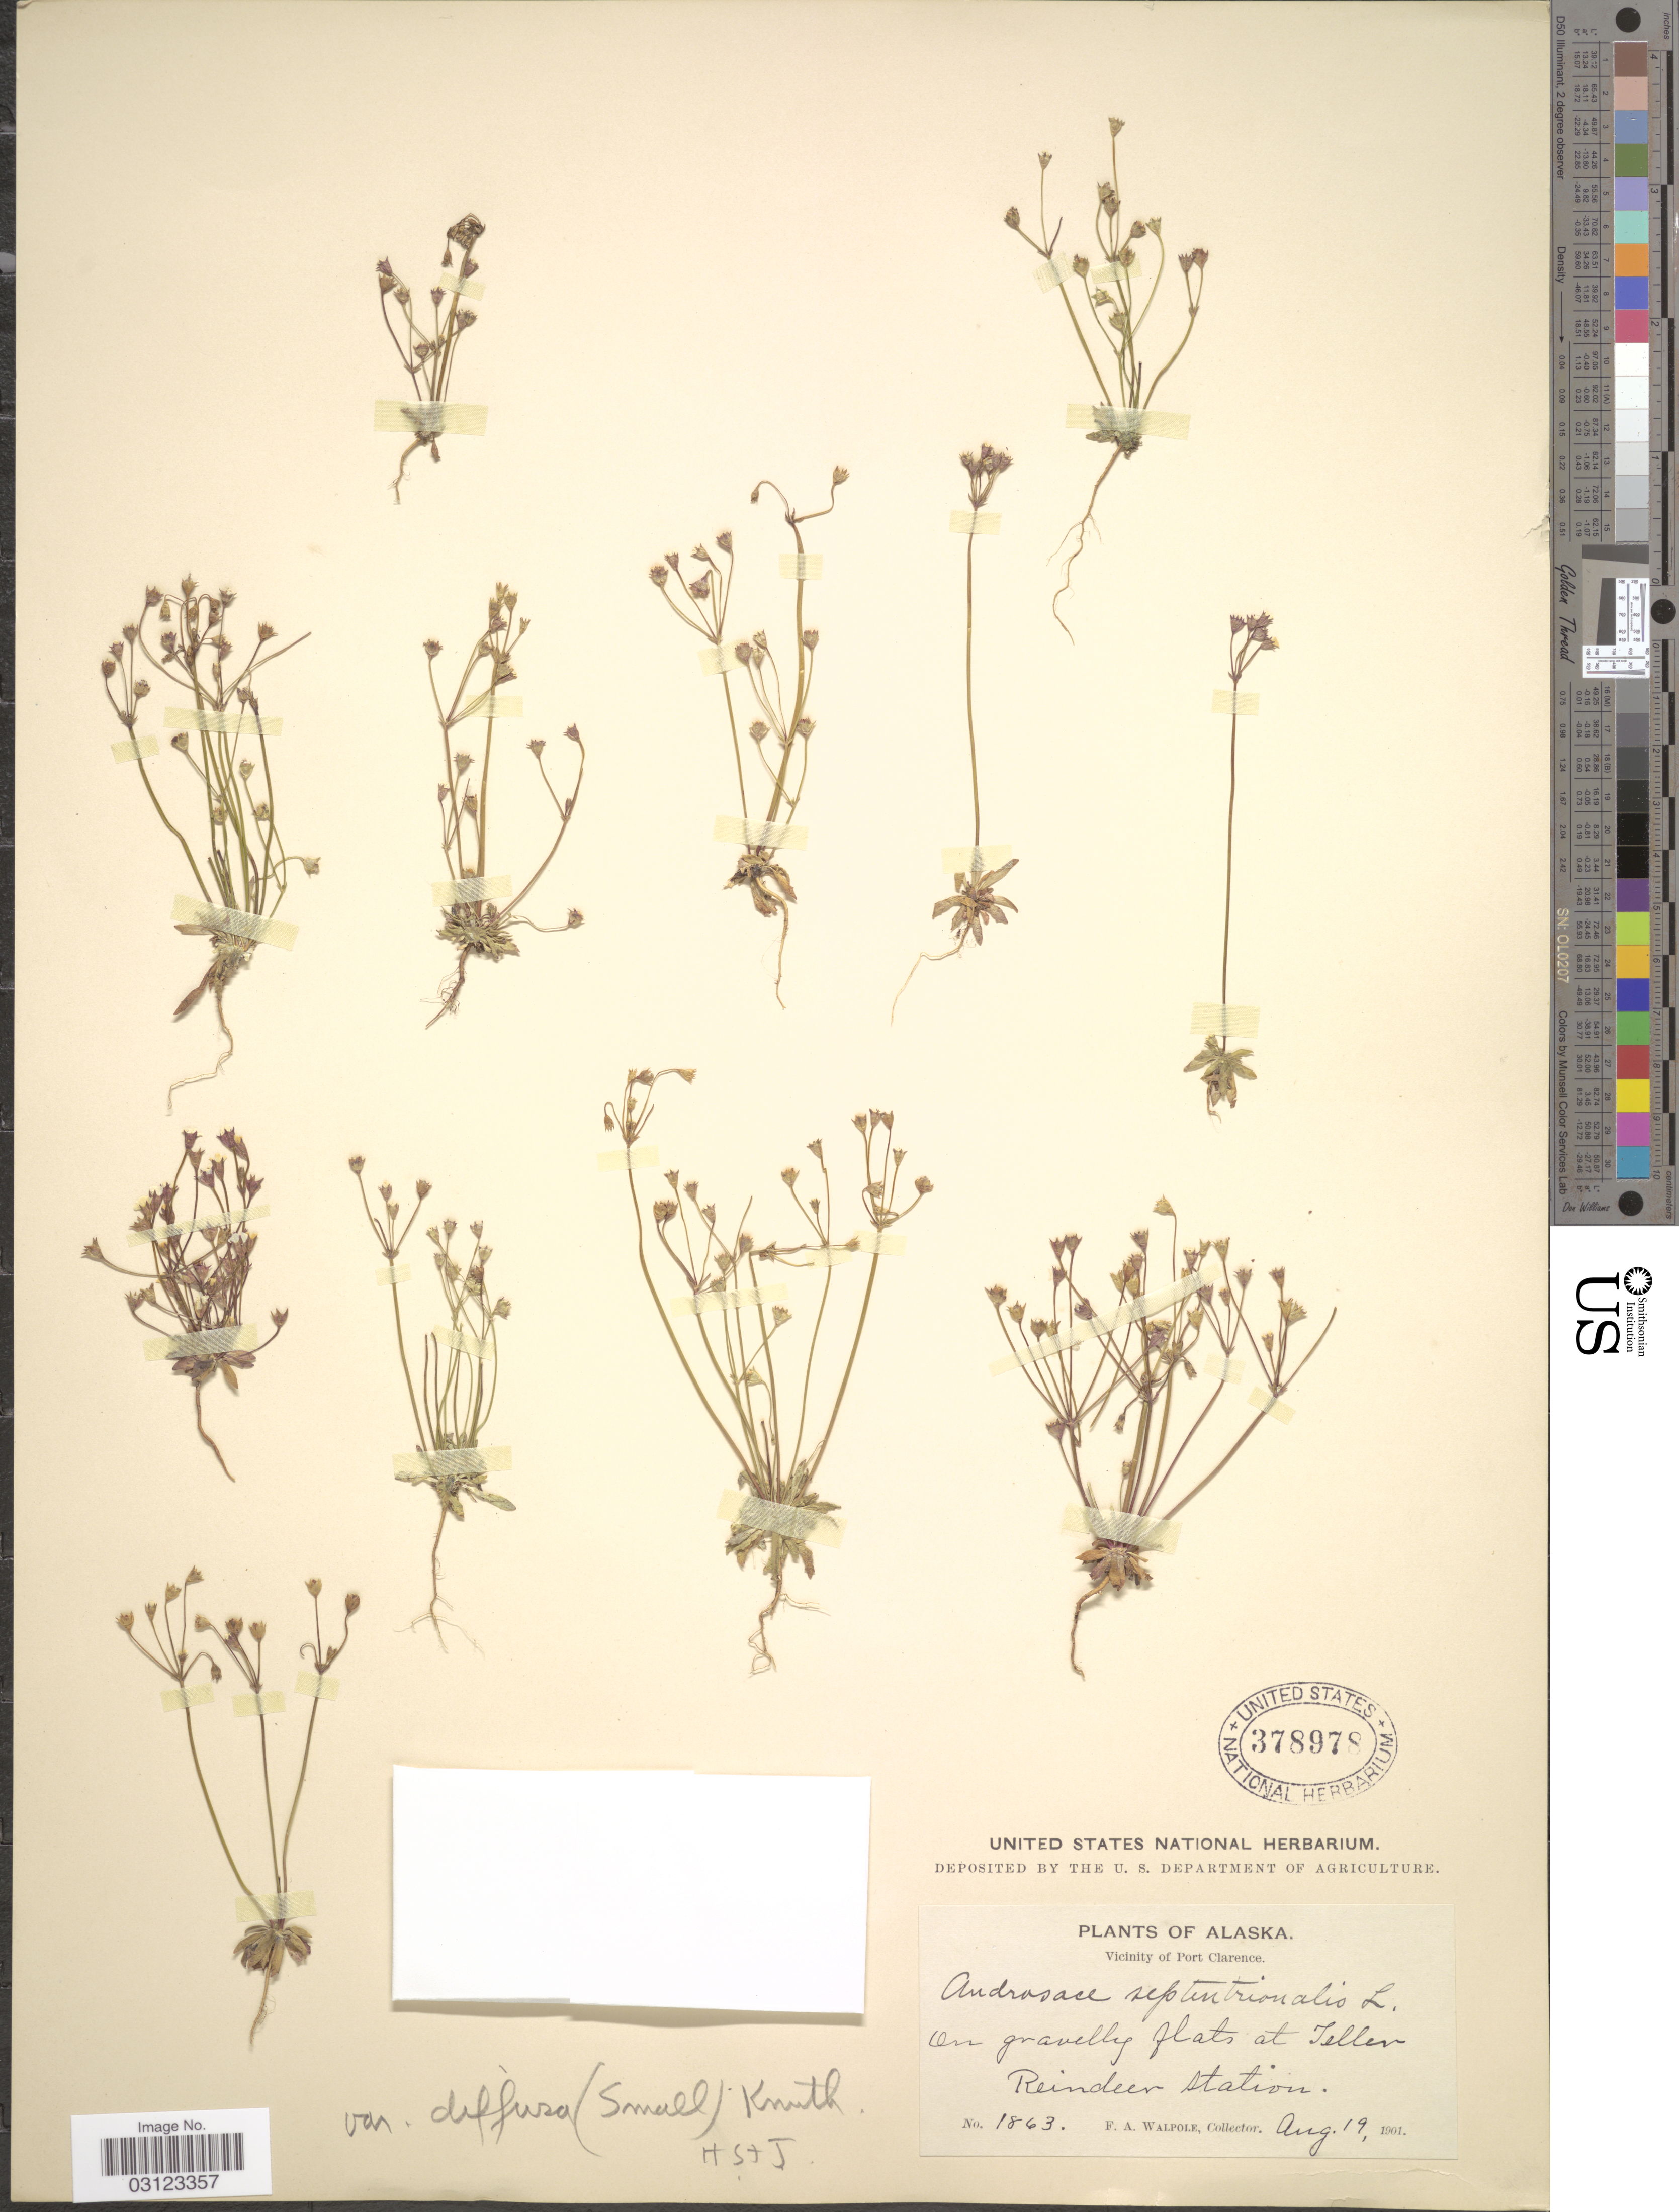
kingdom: Plantae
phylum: Tracheophyta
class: Magnoliopsida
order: Ericales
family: Primulaceae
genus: Androsace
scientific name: Androsace septentrionalis var. diffusa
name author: (Small) R. Knuth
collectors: F. Walpole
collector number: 1863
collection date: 1901-08-19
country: United States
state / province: Alaska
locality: Vicinity of Port Clarence. Flats of Teller Reindeer Station.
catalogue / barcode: US 278978